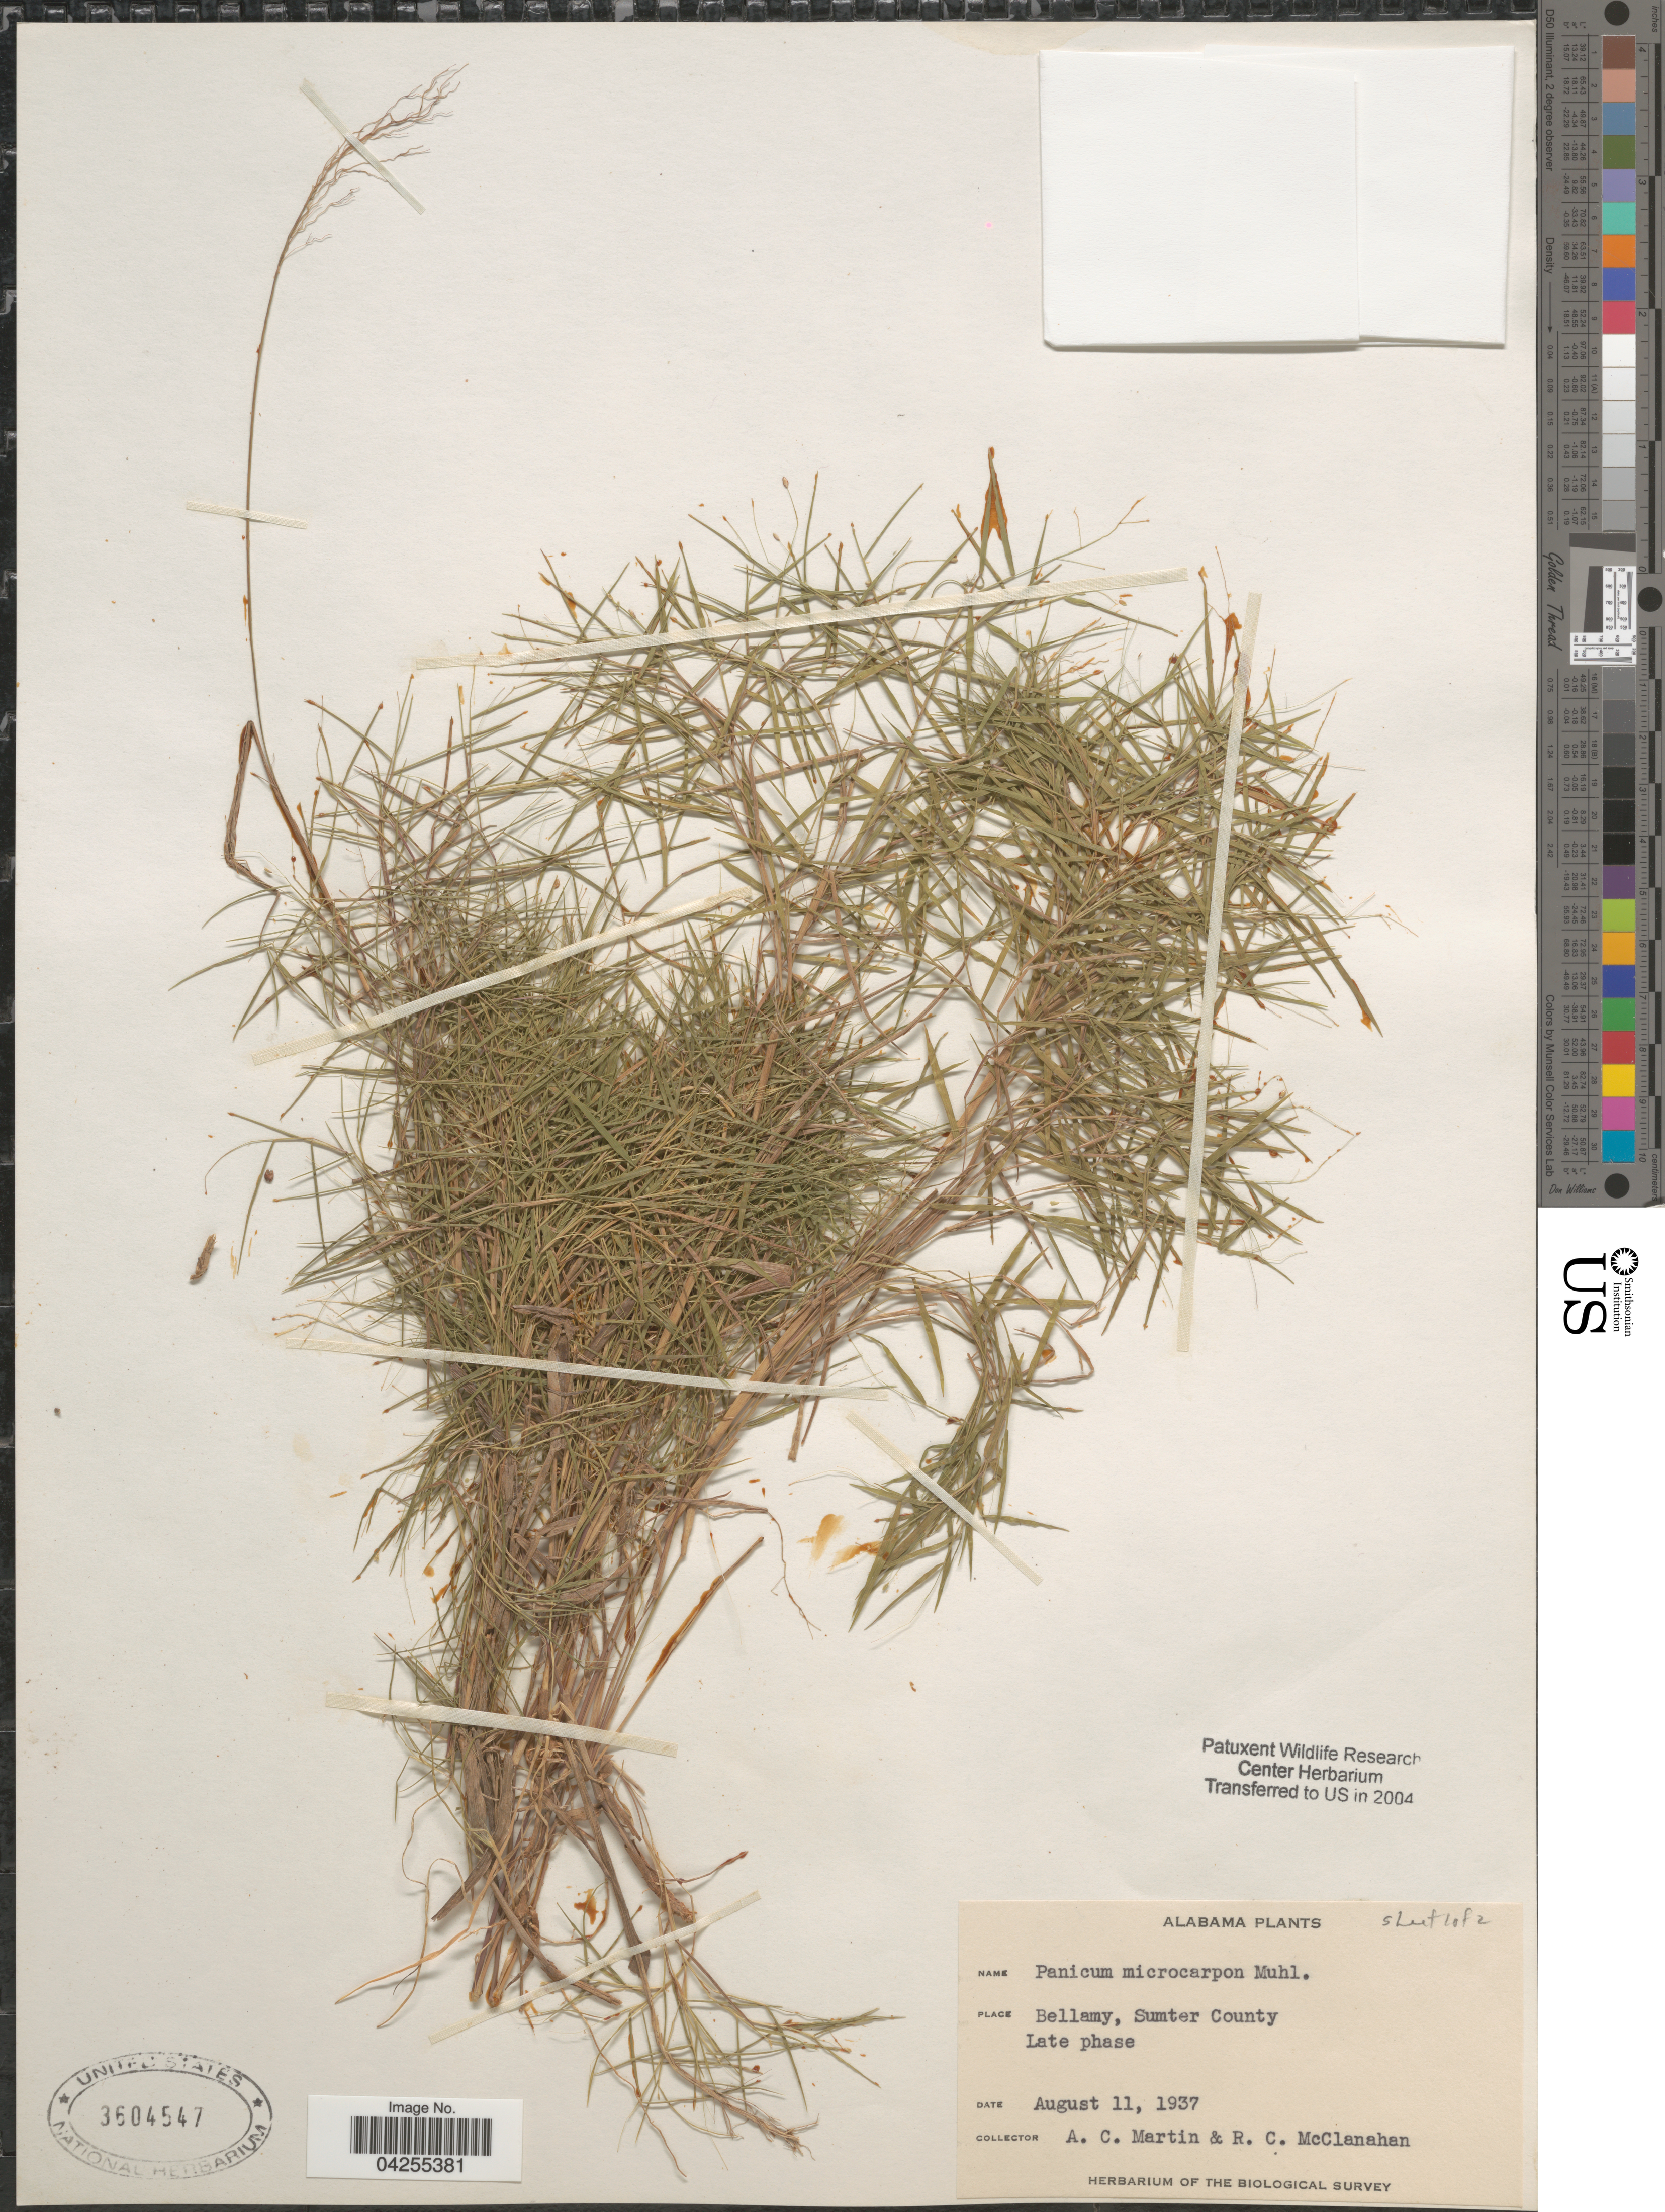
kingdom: Plantae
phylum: Tracheophyta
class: Liliopsida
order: Poales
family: Poaceae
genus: Dichanthelium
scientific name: Dichanthelium dichotomum var. dichotomum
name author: (L.) Gould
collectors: A. C. Martin & R. McClanahan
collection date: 1937-08-11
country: United States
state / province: Alabama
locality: Bellamy, Sumter County. Late phase. The Biological Survey.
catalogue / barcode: US 3604547